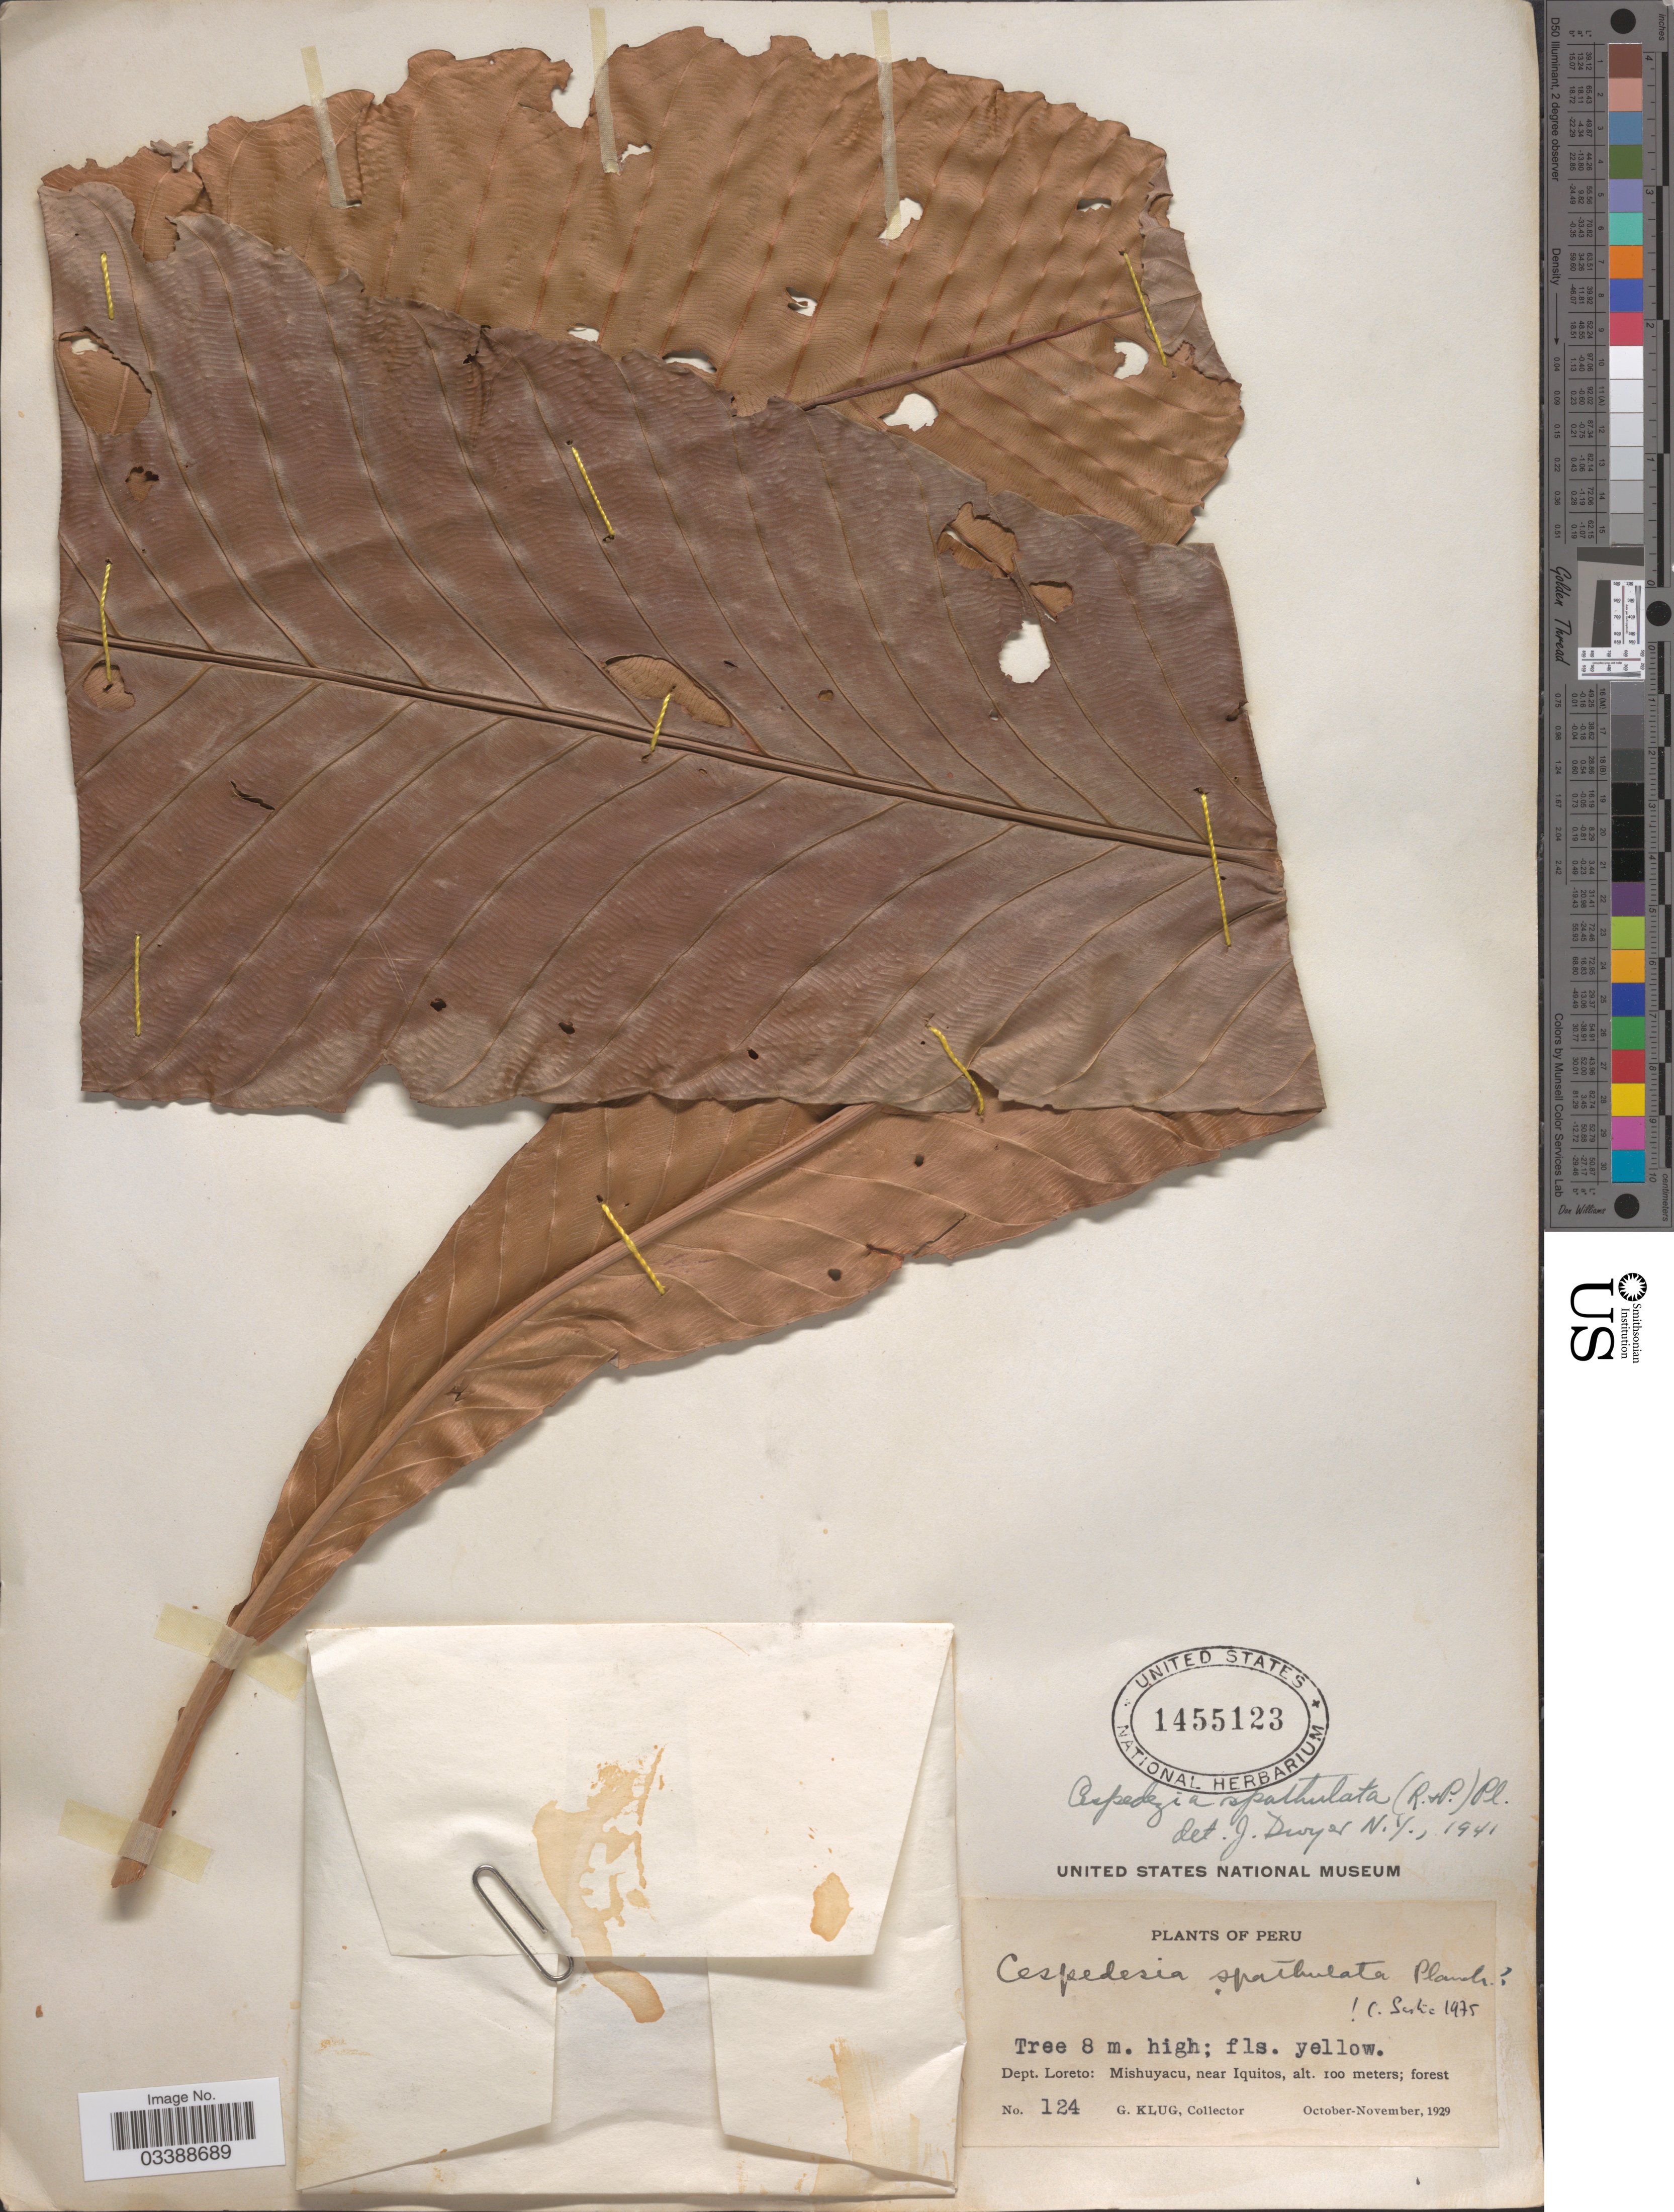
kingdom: Plantae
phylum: Tracheophyta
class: Magnoliopsida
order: Malpighiales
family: Ochnaceae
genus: Cespedesia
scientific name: Cespedesia spathulata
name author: (Ruiz & Pav.) Planch.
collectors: G. Klug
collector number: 124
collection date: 1929-10/1929-11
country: Peru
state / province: Loreto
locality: Dept. Loreto: Mishuyacu, near Iquitos.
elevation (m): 100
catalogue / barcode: US 1455123